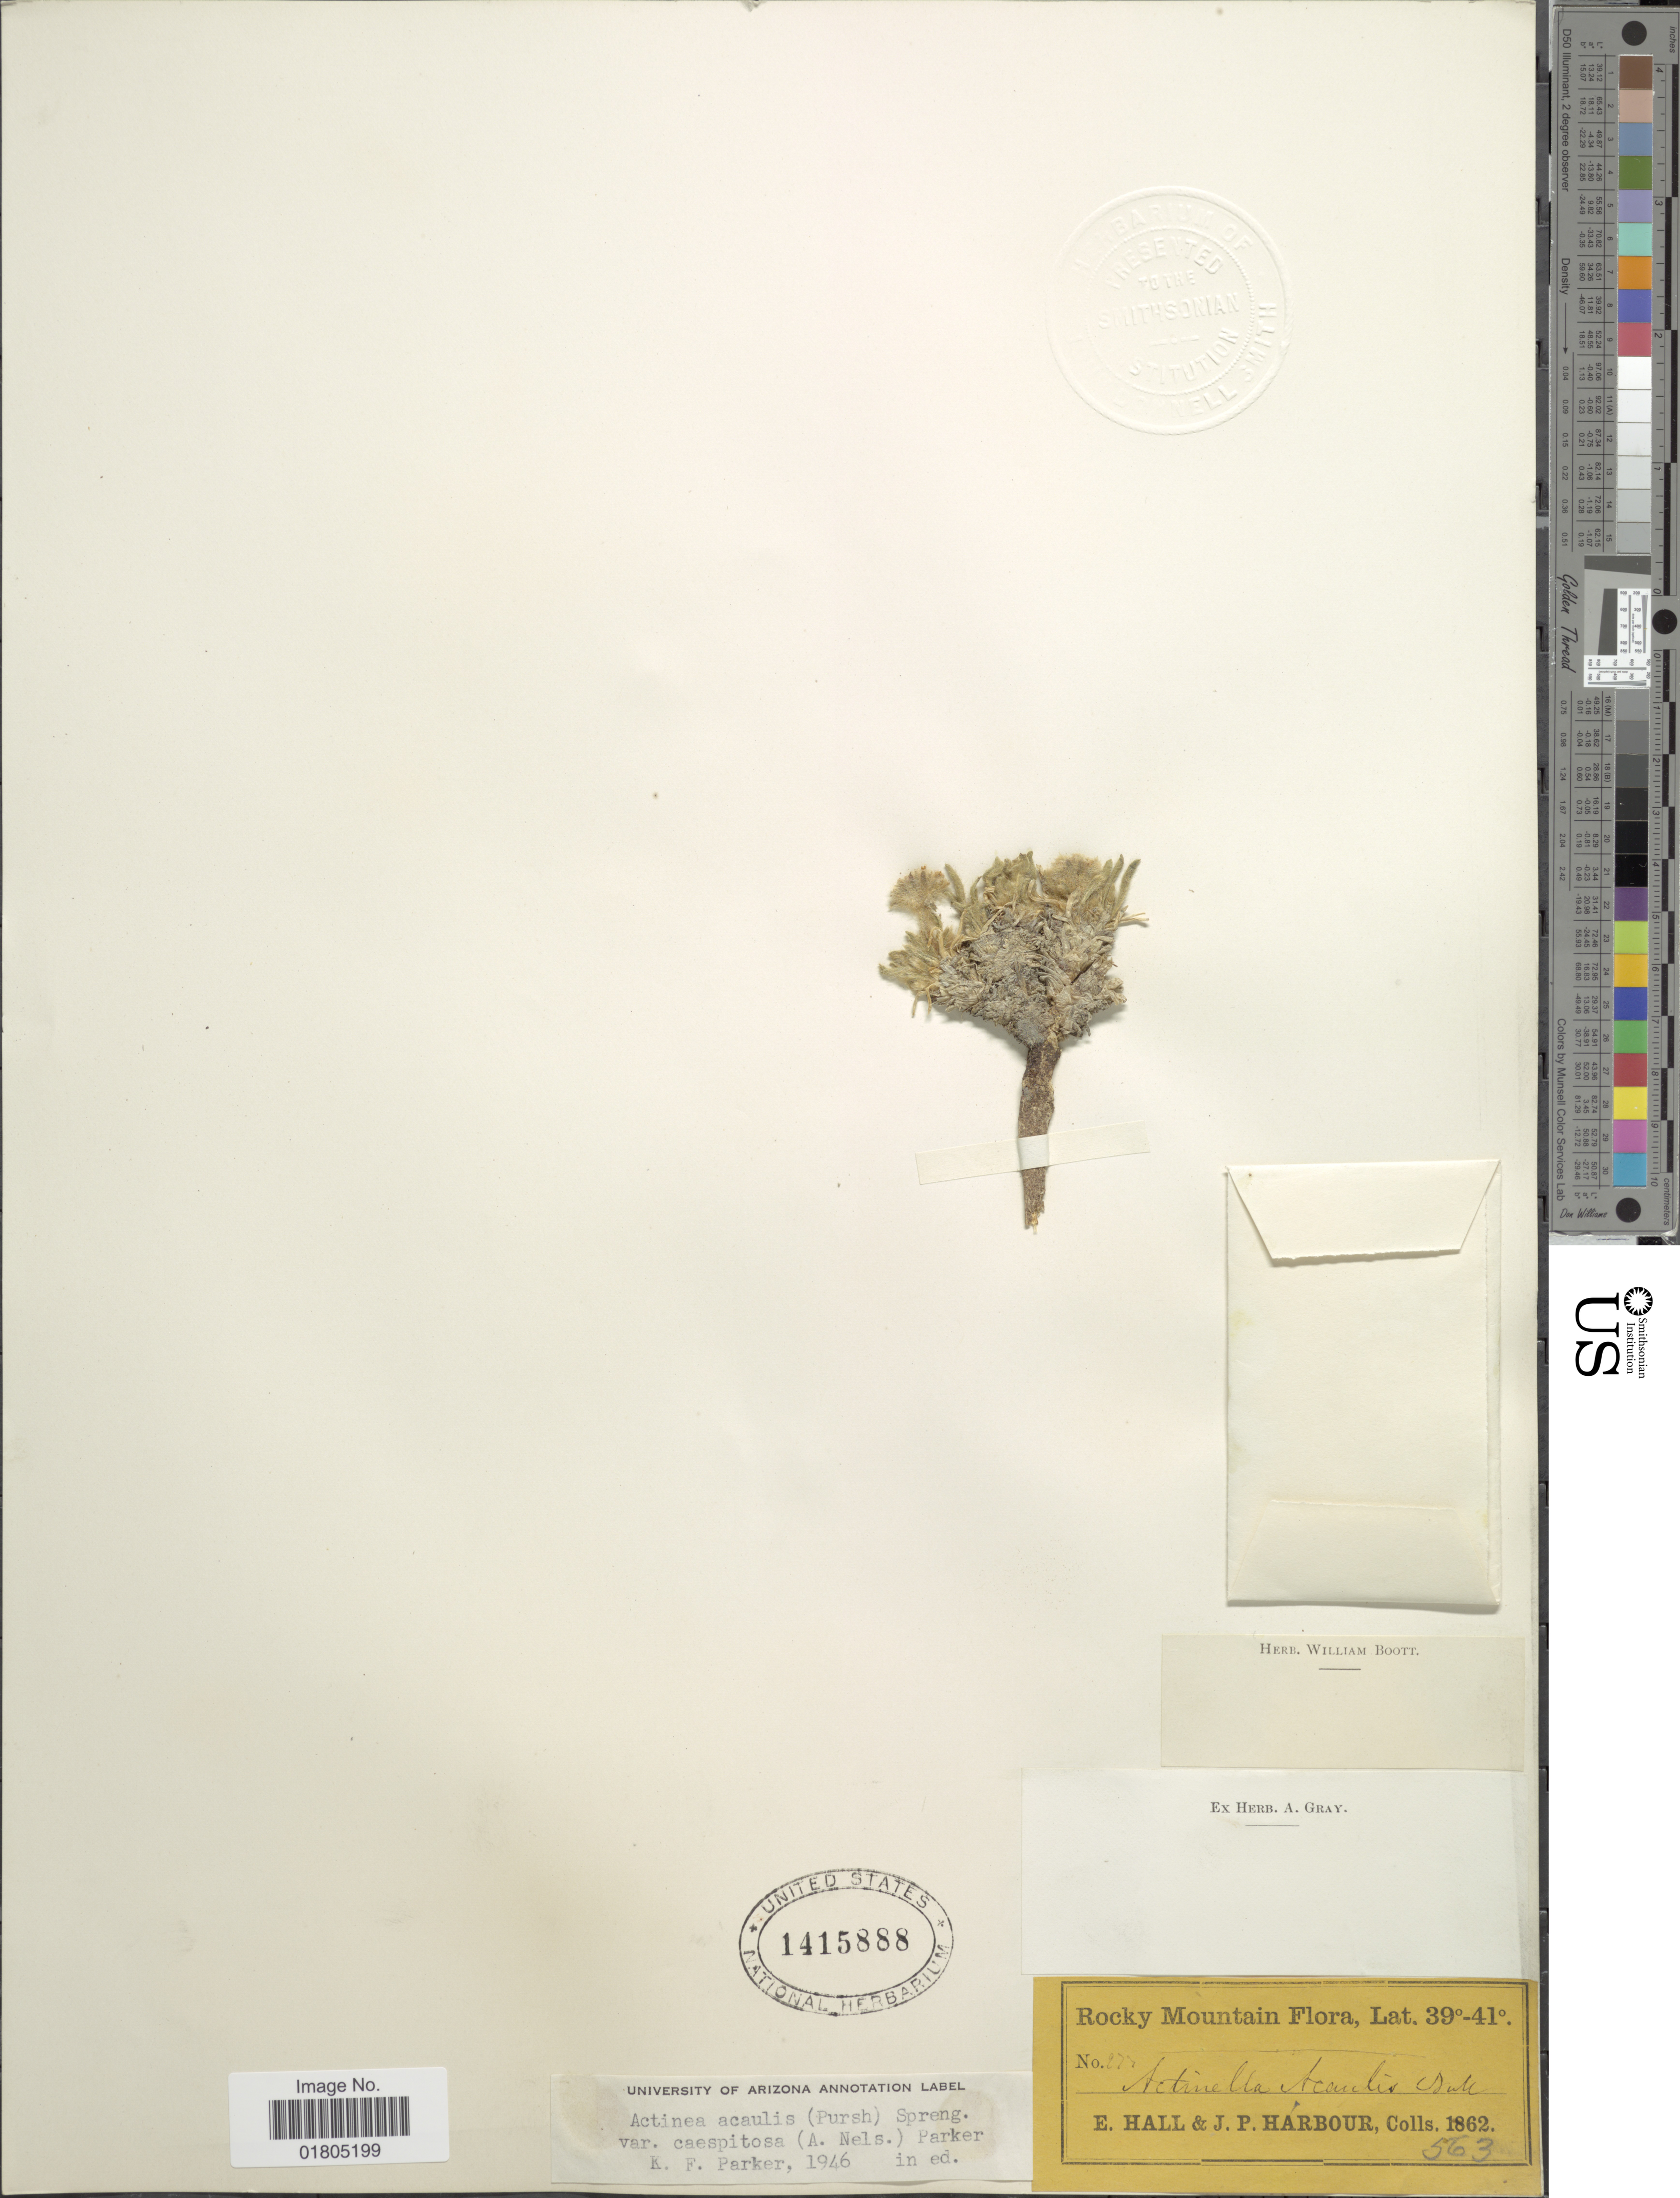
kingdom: Plantae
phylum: Tracheophyta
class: Magnoliopsida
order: Asterales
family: Asteraceae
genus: Actinea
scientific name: Actinea acaulis var. caespitosa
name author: (A. Nelson) K.F. Parker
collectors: E. Hall & J. Harbour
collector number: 279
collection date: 1862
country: United States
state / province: Colorado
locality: Rocky Mtns.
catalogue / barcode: US 1415888